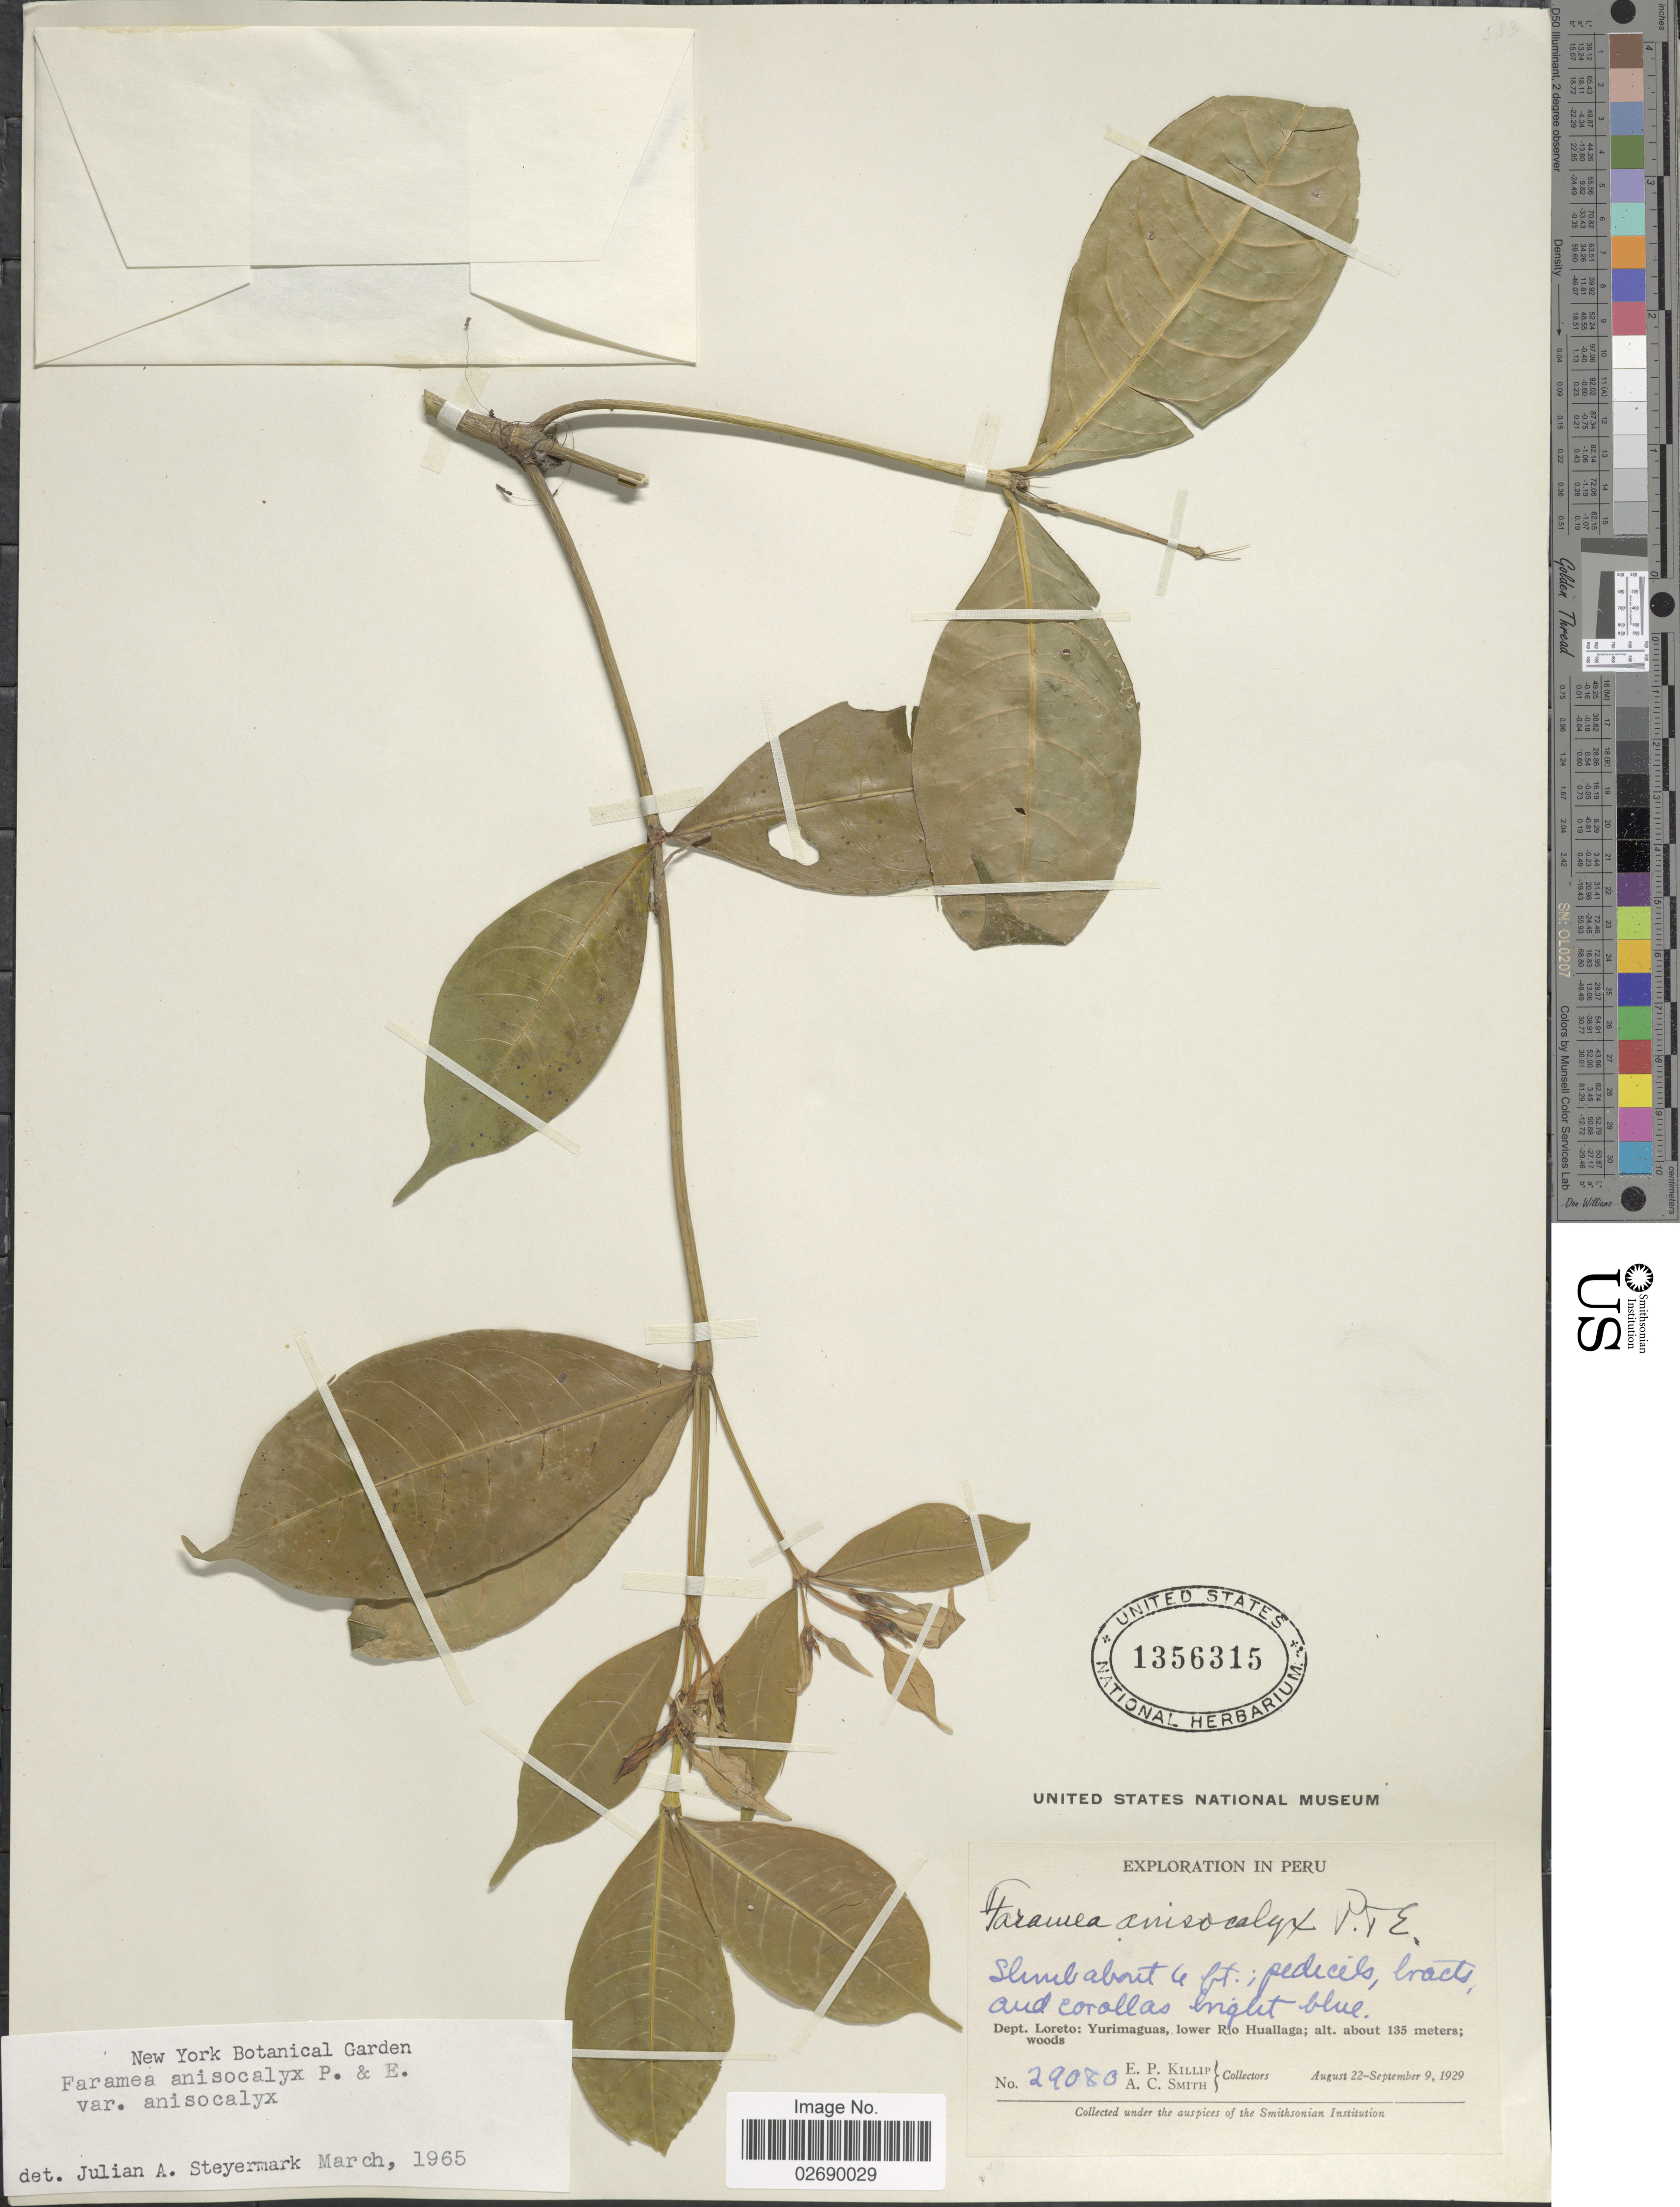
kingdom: Plantae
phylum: Tracheophyta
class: Magnoliopsida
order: Gentianales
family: Rubiaceae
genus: Faramea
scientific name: Faramea anisocalyx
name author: Poepp. & Endl.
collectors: E. P. Killip & A. C. Smith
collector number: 29080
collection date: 1929-08-22/1929-09-09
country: Peru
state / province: Loreto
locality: Yurimaguas, lower Rio Huallaga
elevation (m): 135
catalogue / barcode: US 1356315